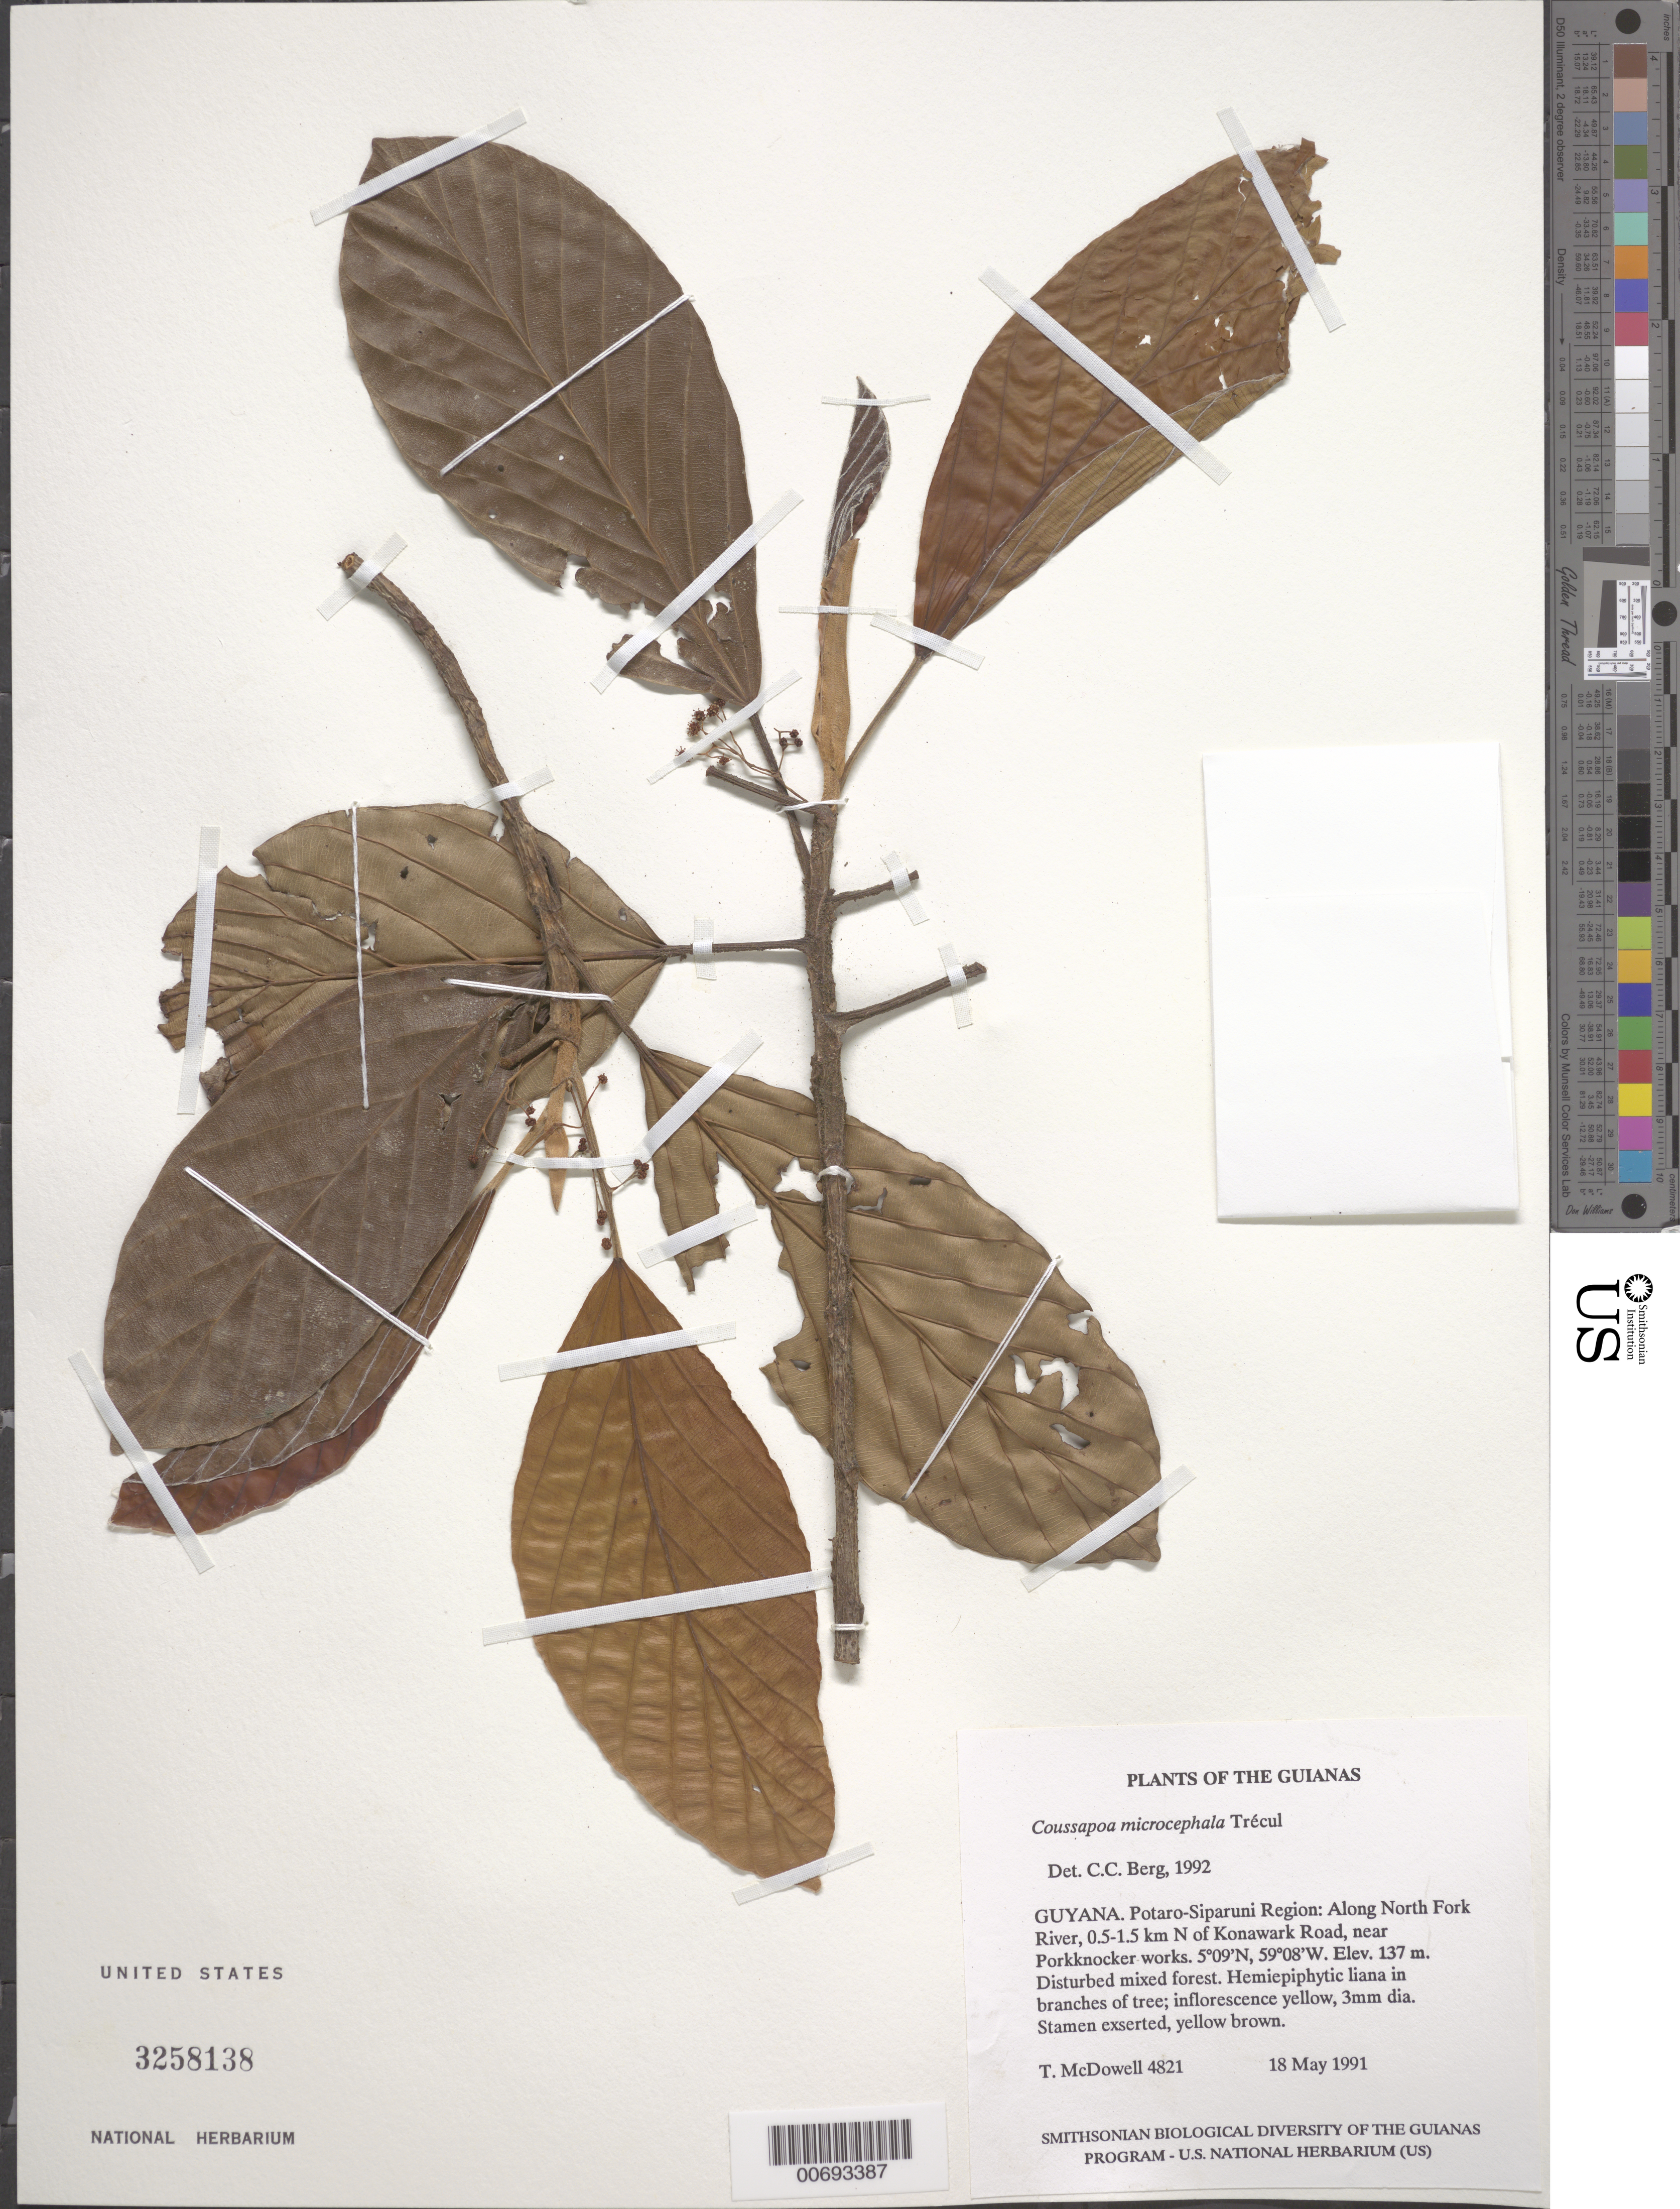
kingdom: Plantae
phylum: Tracheophyta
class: Magnoliopsida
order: Rosales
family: Urticaceae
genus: Coussapoa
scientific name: Coussapoa microcephala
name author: Trécul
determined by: Berg, C. C.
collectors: T. McDowell, C. L. Kelloff & A. Stobey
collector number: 4821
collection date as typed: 18 May 1991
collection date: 1991-05-18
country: Guyana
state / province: Potaro-Siparuni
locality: Along North Fork River, 0.5-1.5 km N of Konawark Road, near Porkknocker works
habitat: Disturbed mixed forest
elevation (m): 137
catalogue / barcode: US 3258138